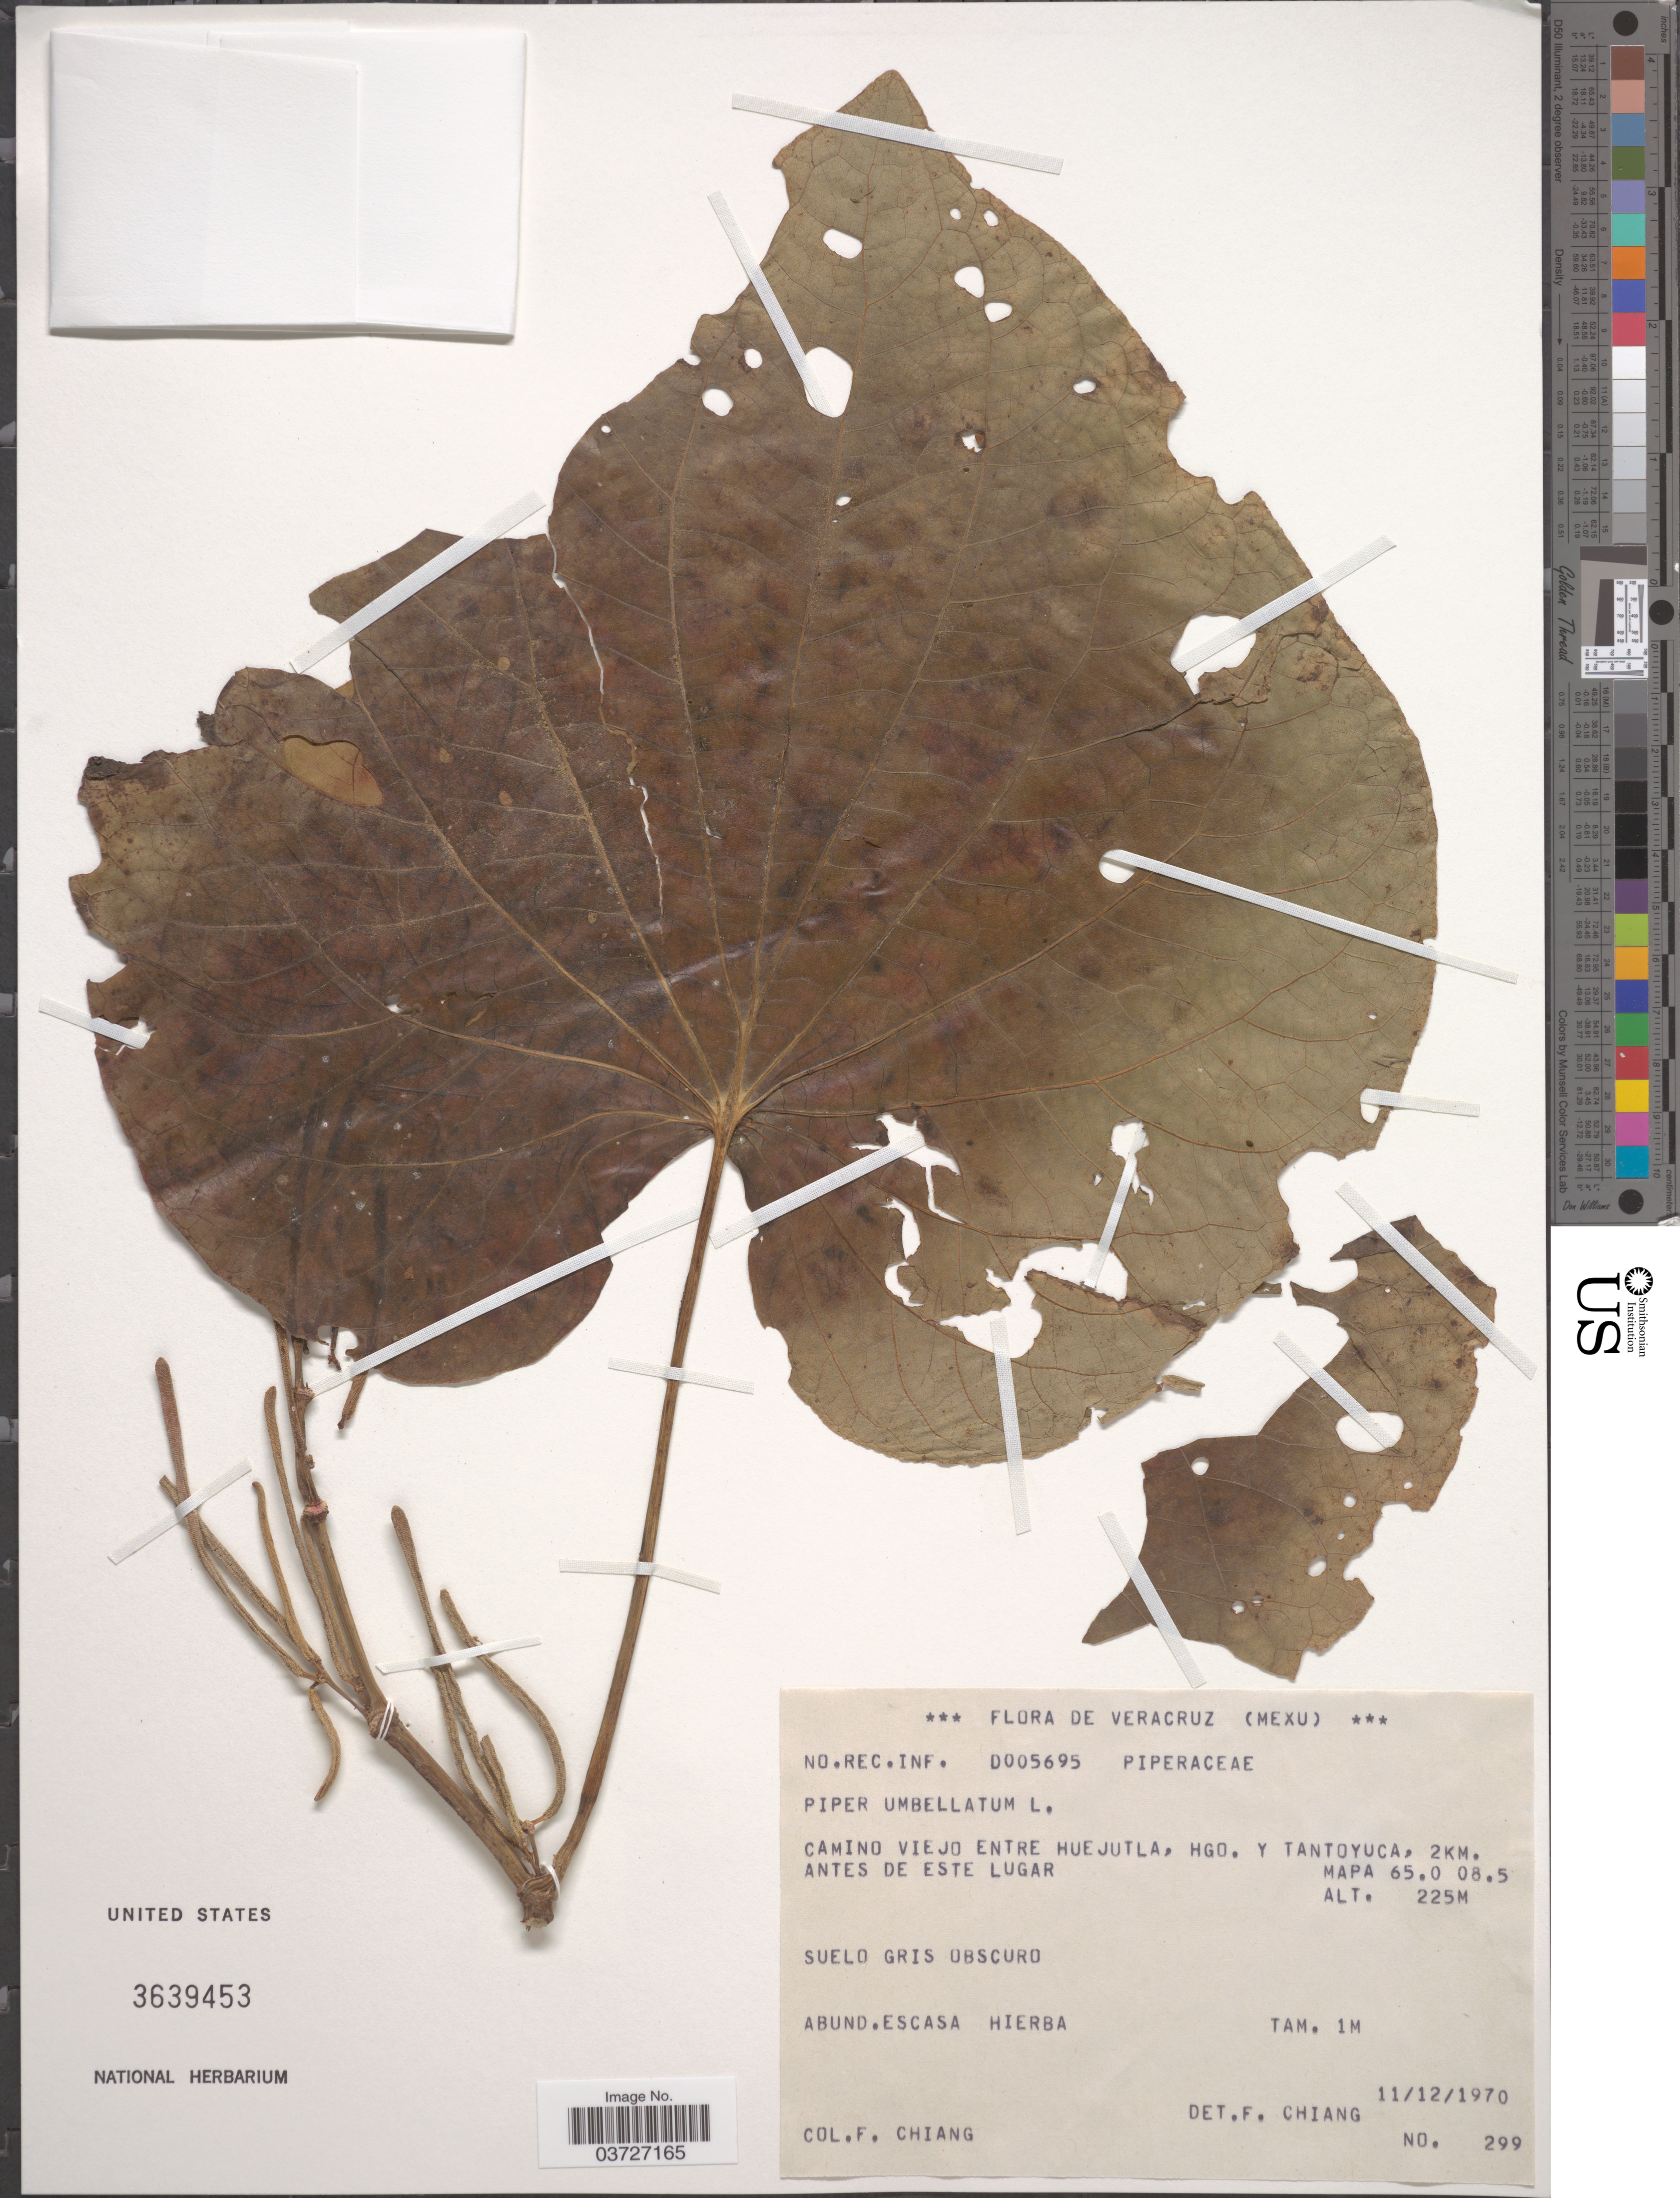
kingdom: Plantae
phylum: Tracheophyta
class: Magnoliopsida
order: Piperales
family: Piperaceae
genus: Piper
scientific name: Piper umbellatum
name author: L.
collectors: F. Chiang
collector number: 299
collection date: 1970-12-11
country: Mexico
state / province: Veracruz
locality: Veracruz. Camino viejo entre Huejutla, Hgo. y Tantoyuca, 2 KM. Antes de este lugar.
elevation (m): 225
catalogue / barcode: US 3639453